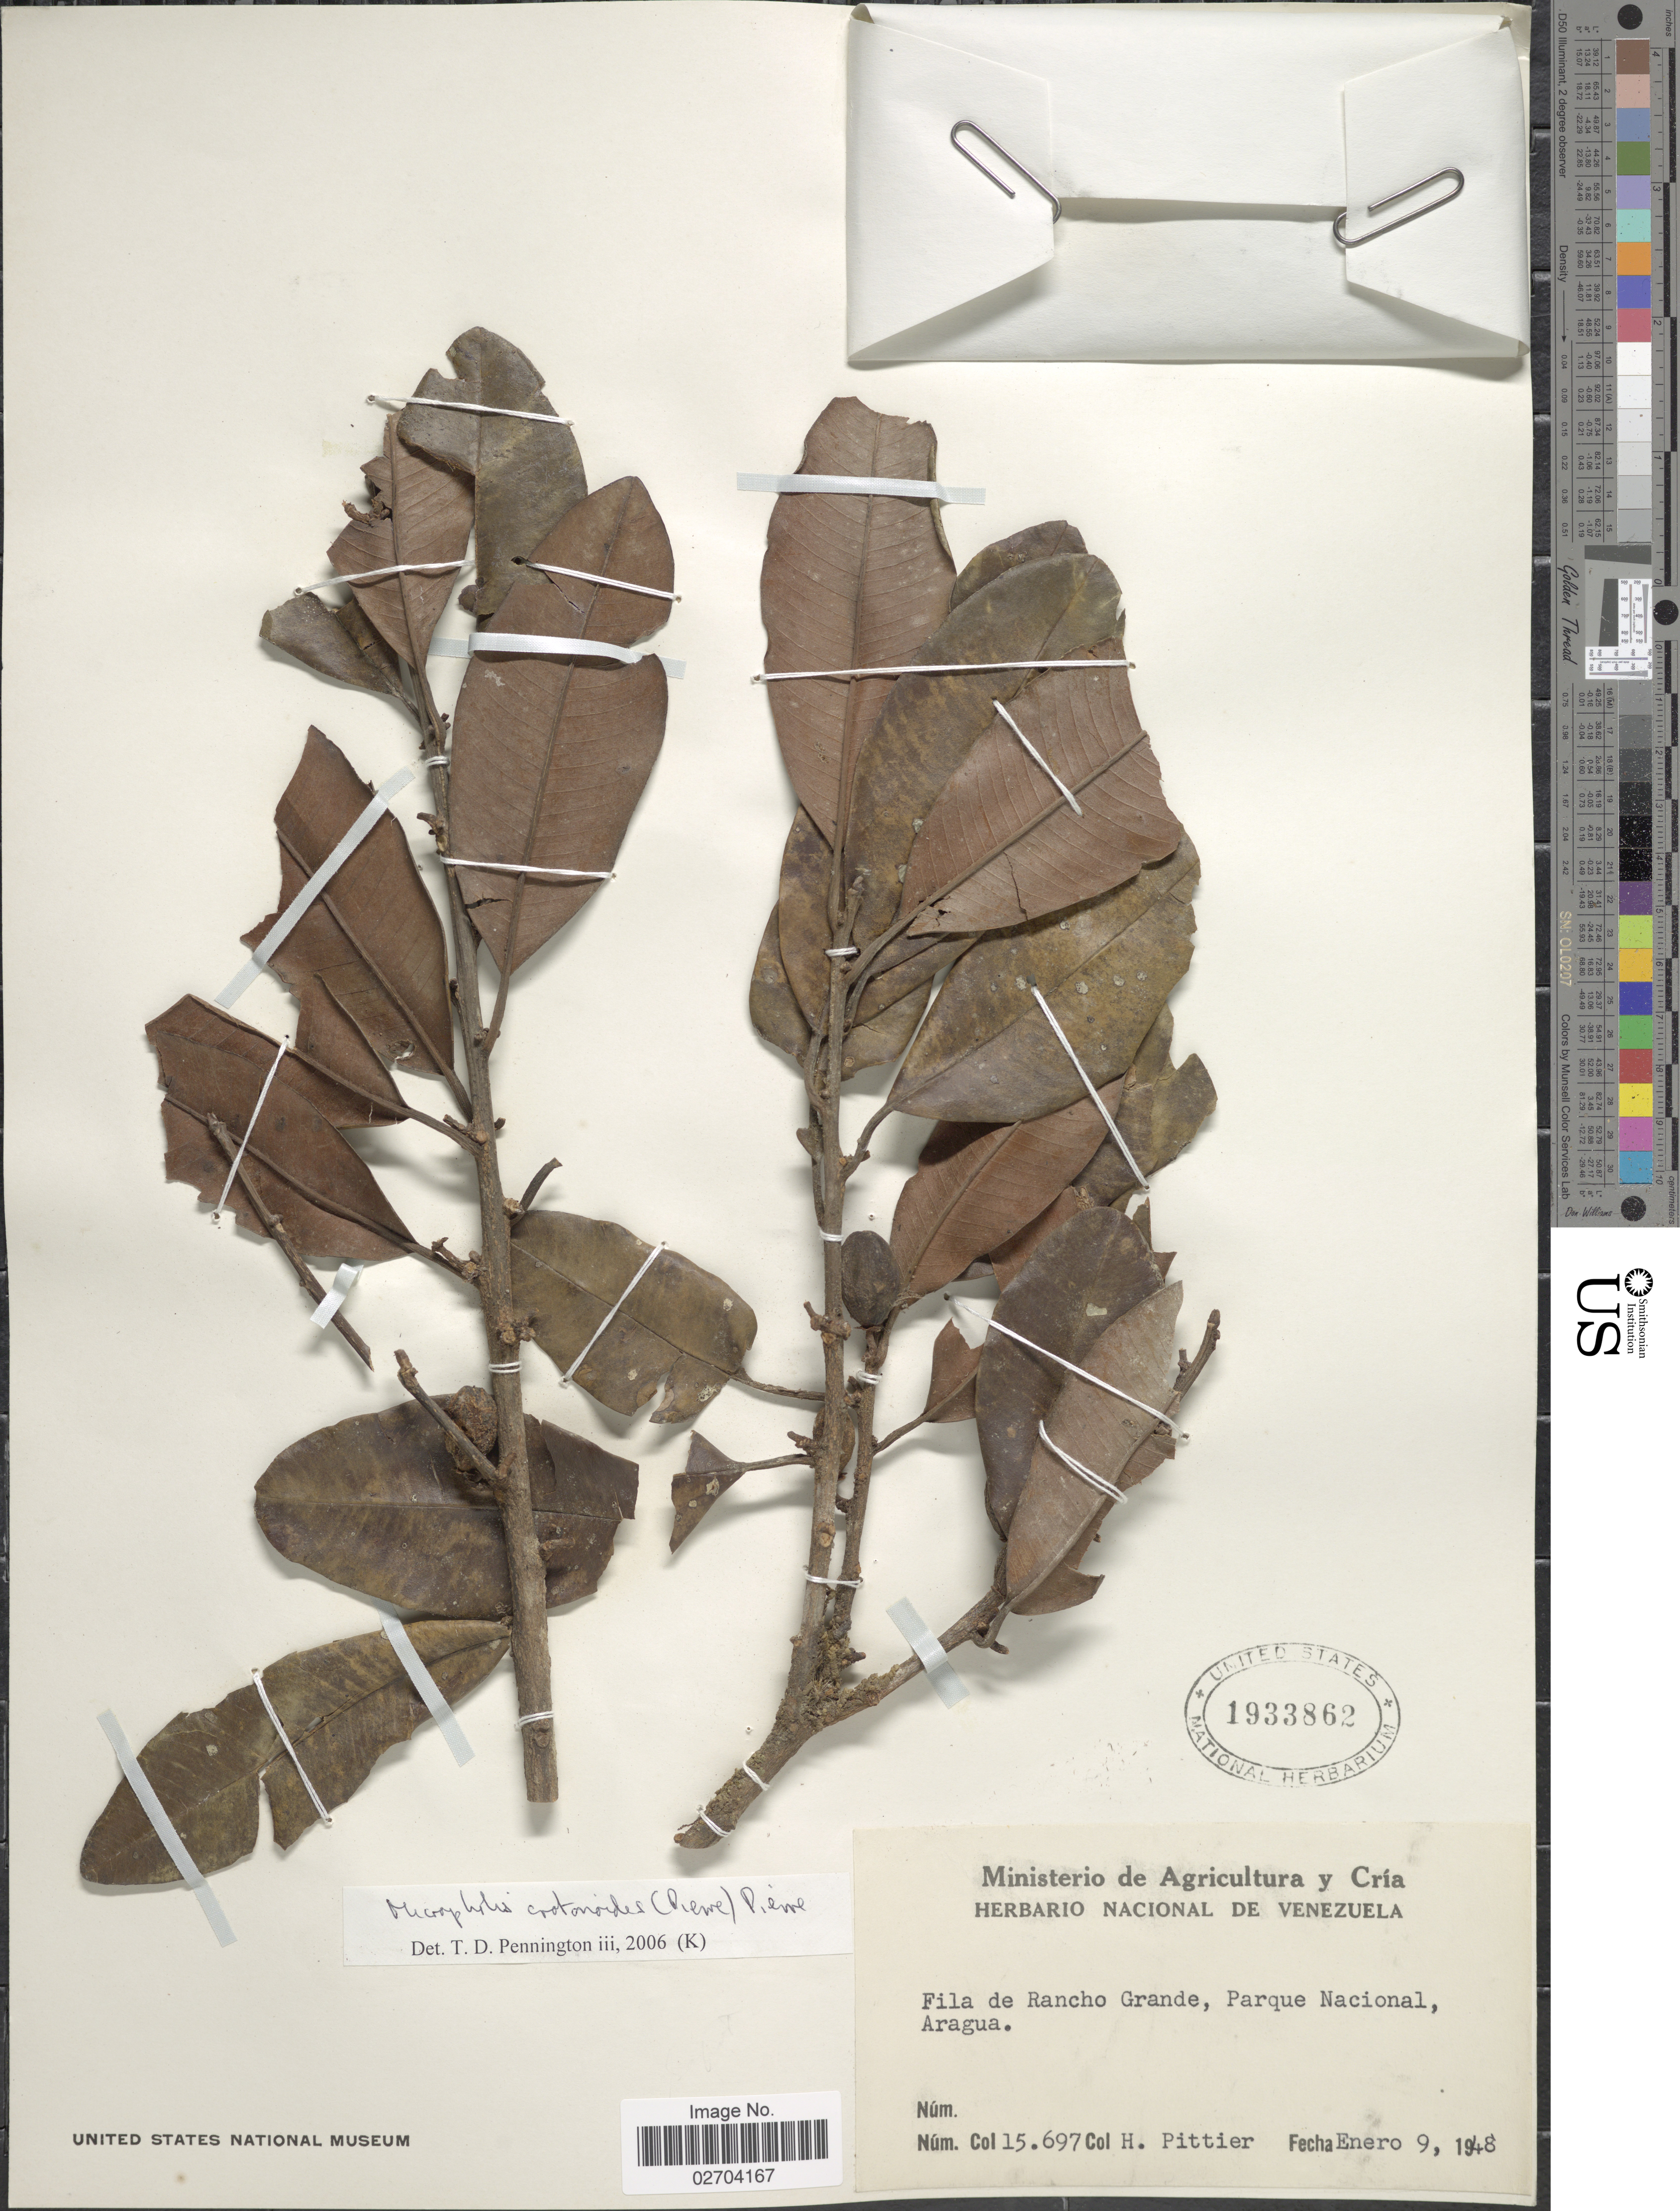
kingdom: Plantae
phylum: Tracheophyta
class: Magnoliopsida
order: Ericales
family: Sapotaceae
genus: Micropholis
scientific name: Micropholis crotonoides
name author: (Pierre) Pierre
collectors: H. F. Pittier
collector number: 15697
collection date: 1948-01-09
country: Venezuela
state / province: Aragua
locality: Fila de Rancho Grande, Parque Nacional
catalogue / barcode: US 1933862